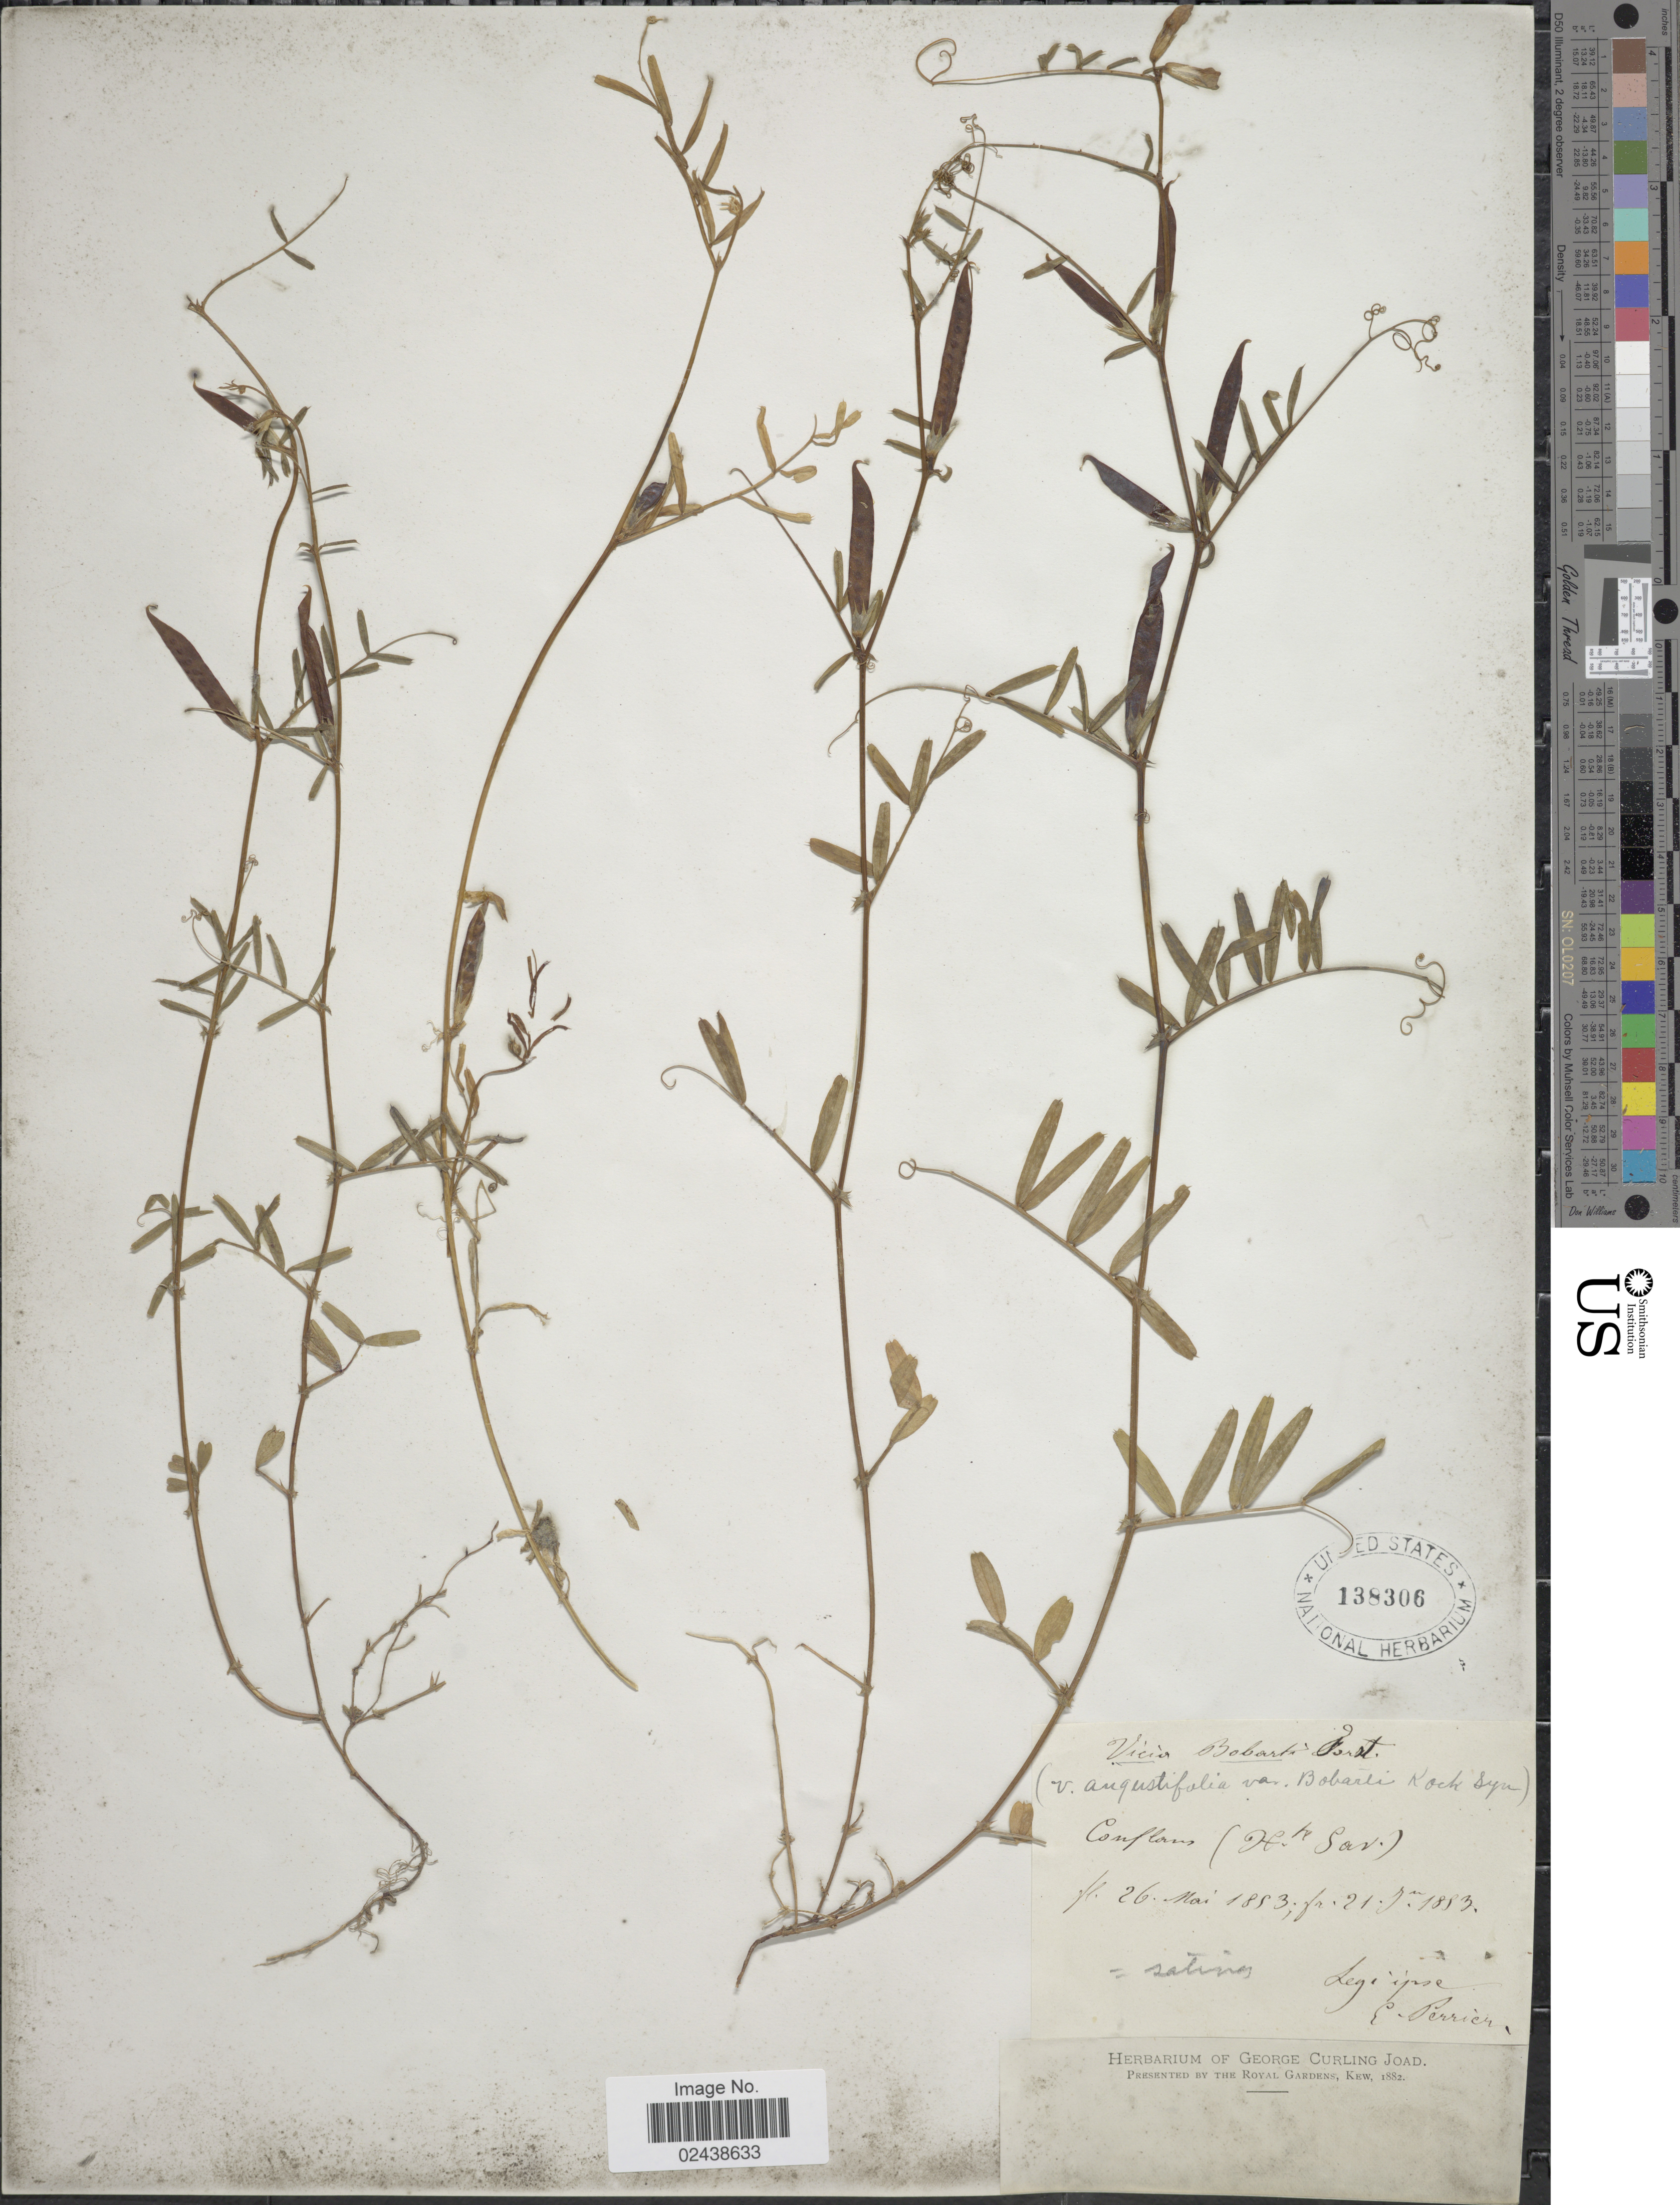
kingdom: Plantae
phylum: Tracheophyta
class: Magnoliopsida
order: Fabales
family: Fabaceae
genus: Vicia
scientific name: Vicia angustifolia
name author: L.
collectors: E. Perrier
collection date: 1883-05-26/1883-06-21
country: France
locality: Conflans (Hte Sav.)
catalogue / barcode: US 138306